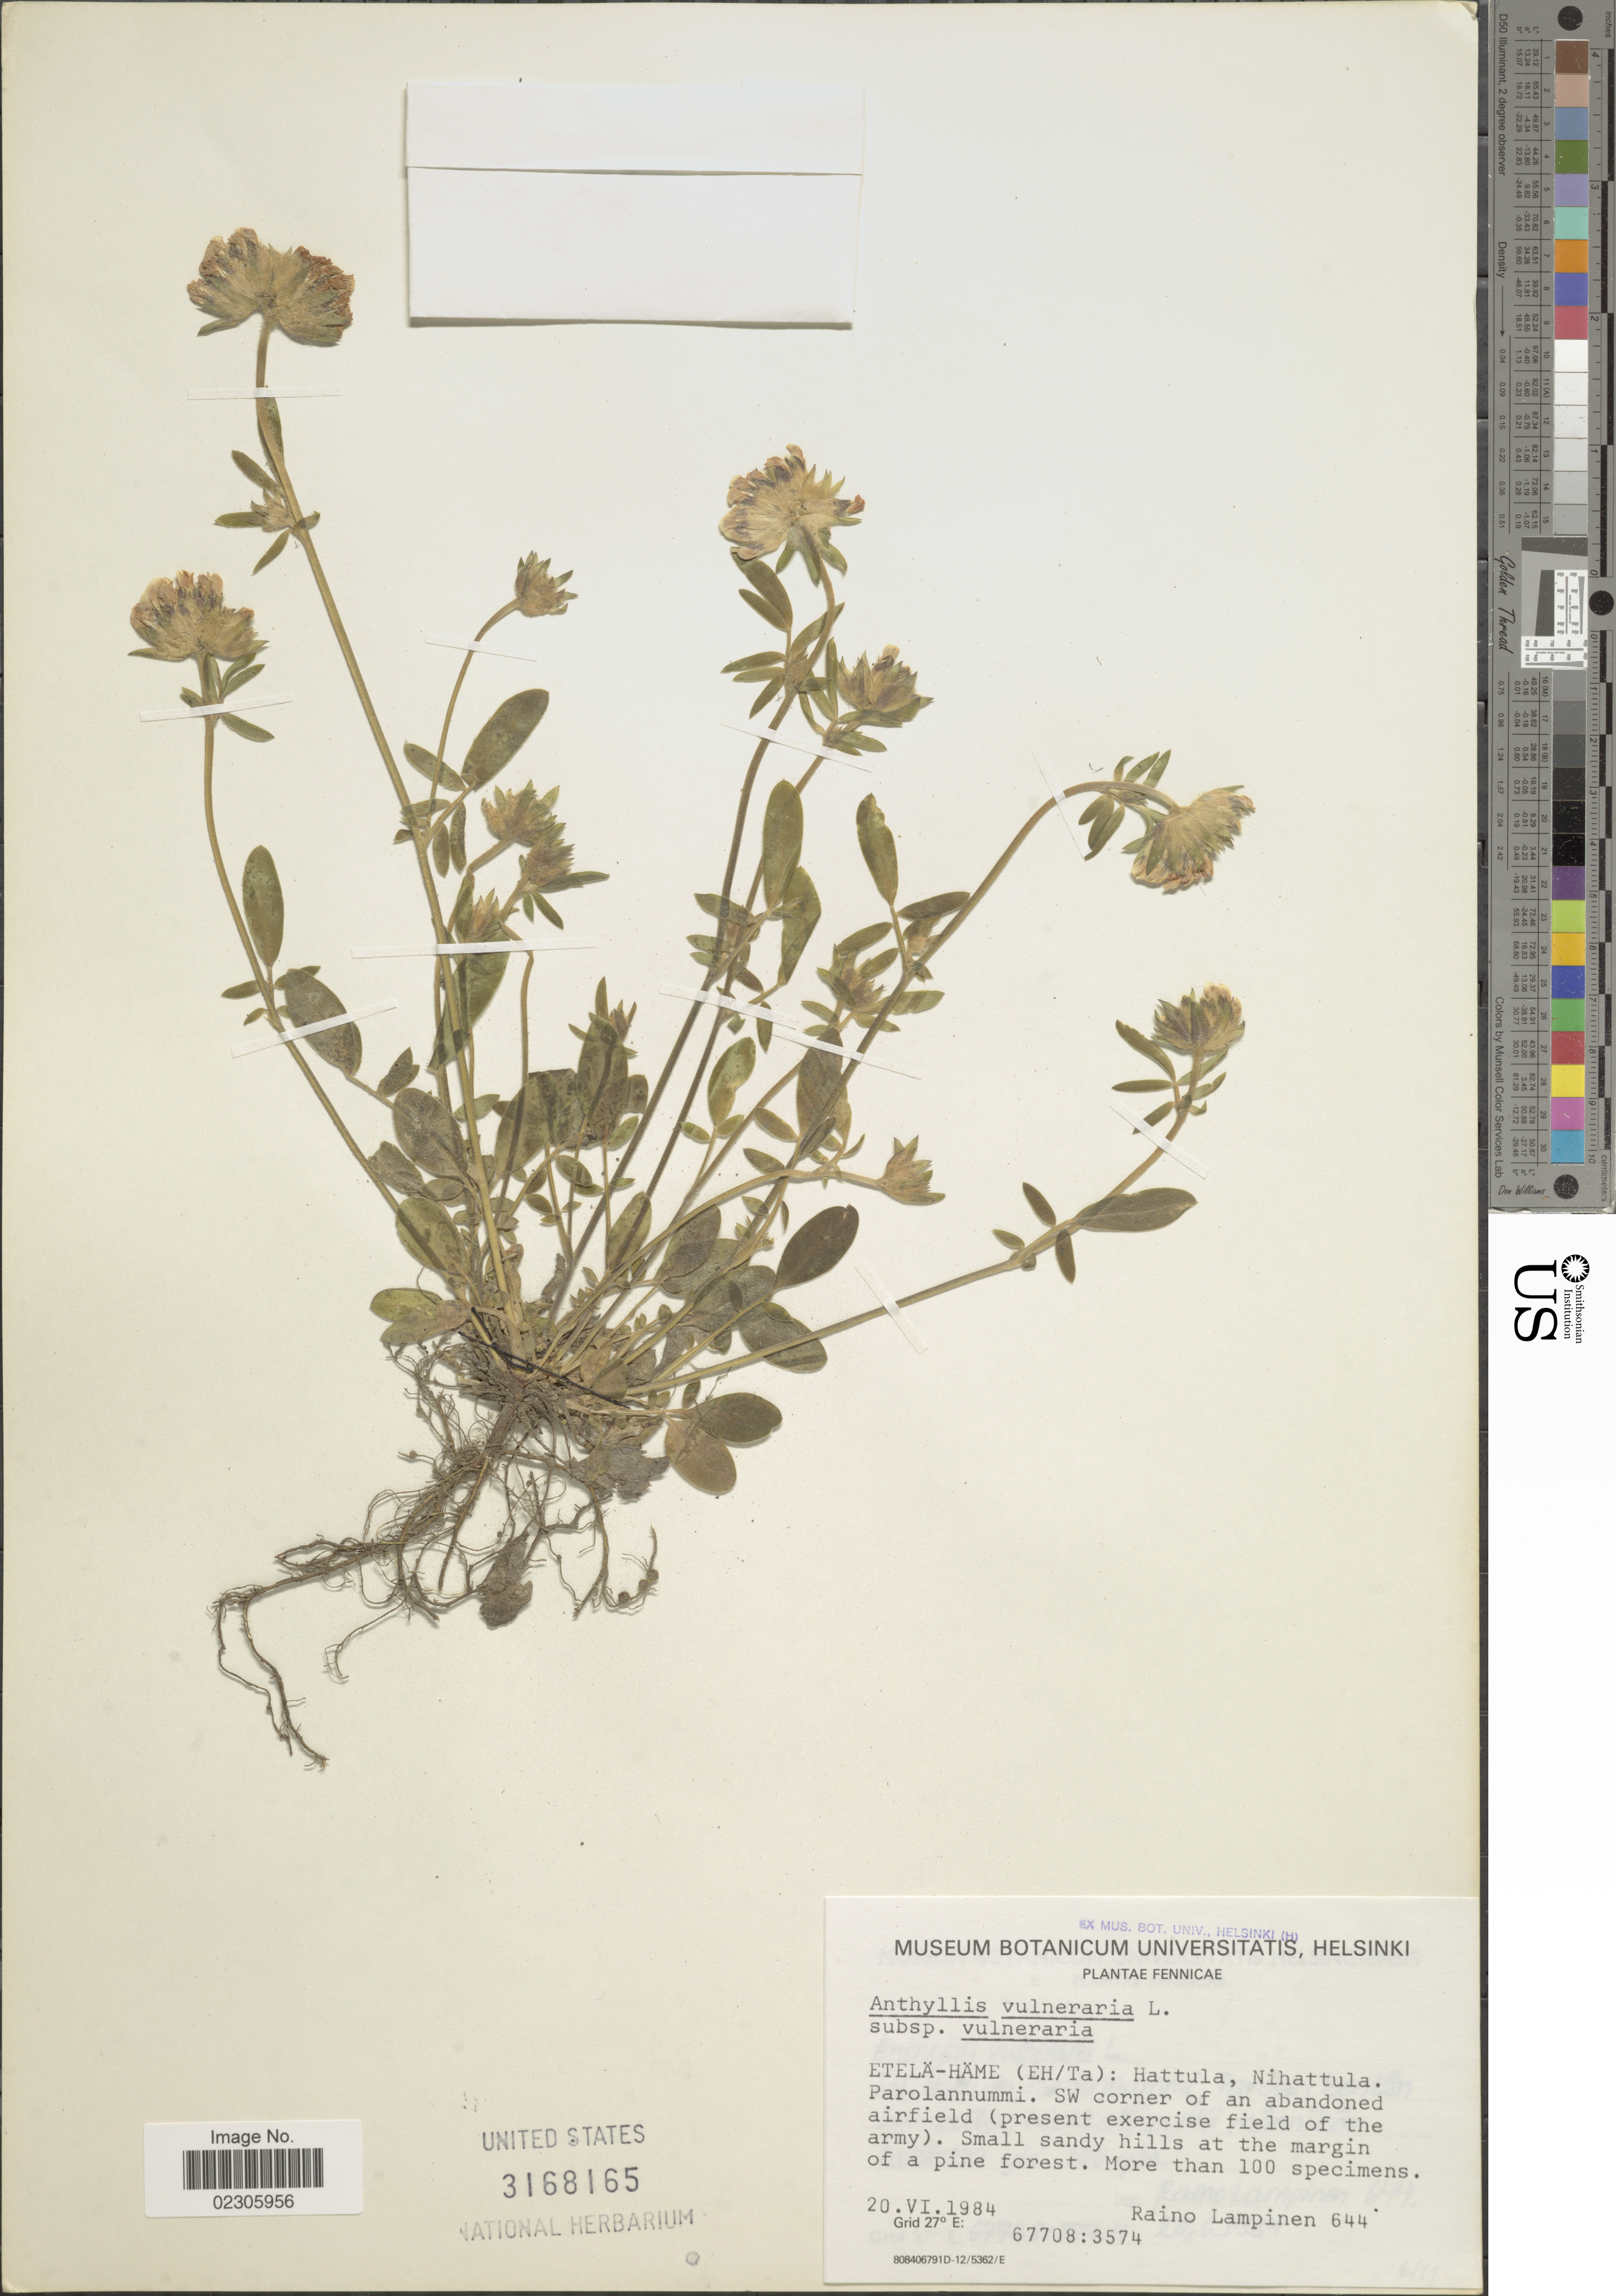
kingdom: Plantae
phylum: Tracheophyta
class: Magnoliopsida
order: Fabales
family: Fabaceae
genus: Anthyllis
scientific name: Anthyllis vulneraria subsp. vulneraria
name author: L.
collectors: R. Lampinen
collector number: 644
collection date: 1984-06-20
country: Finland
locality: Fennicae, Etela-Hame (Eh/Ta), Hattula, Nihattula, Parolannummi, SW corner of an abandoned airfield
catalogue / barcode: US 3168165